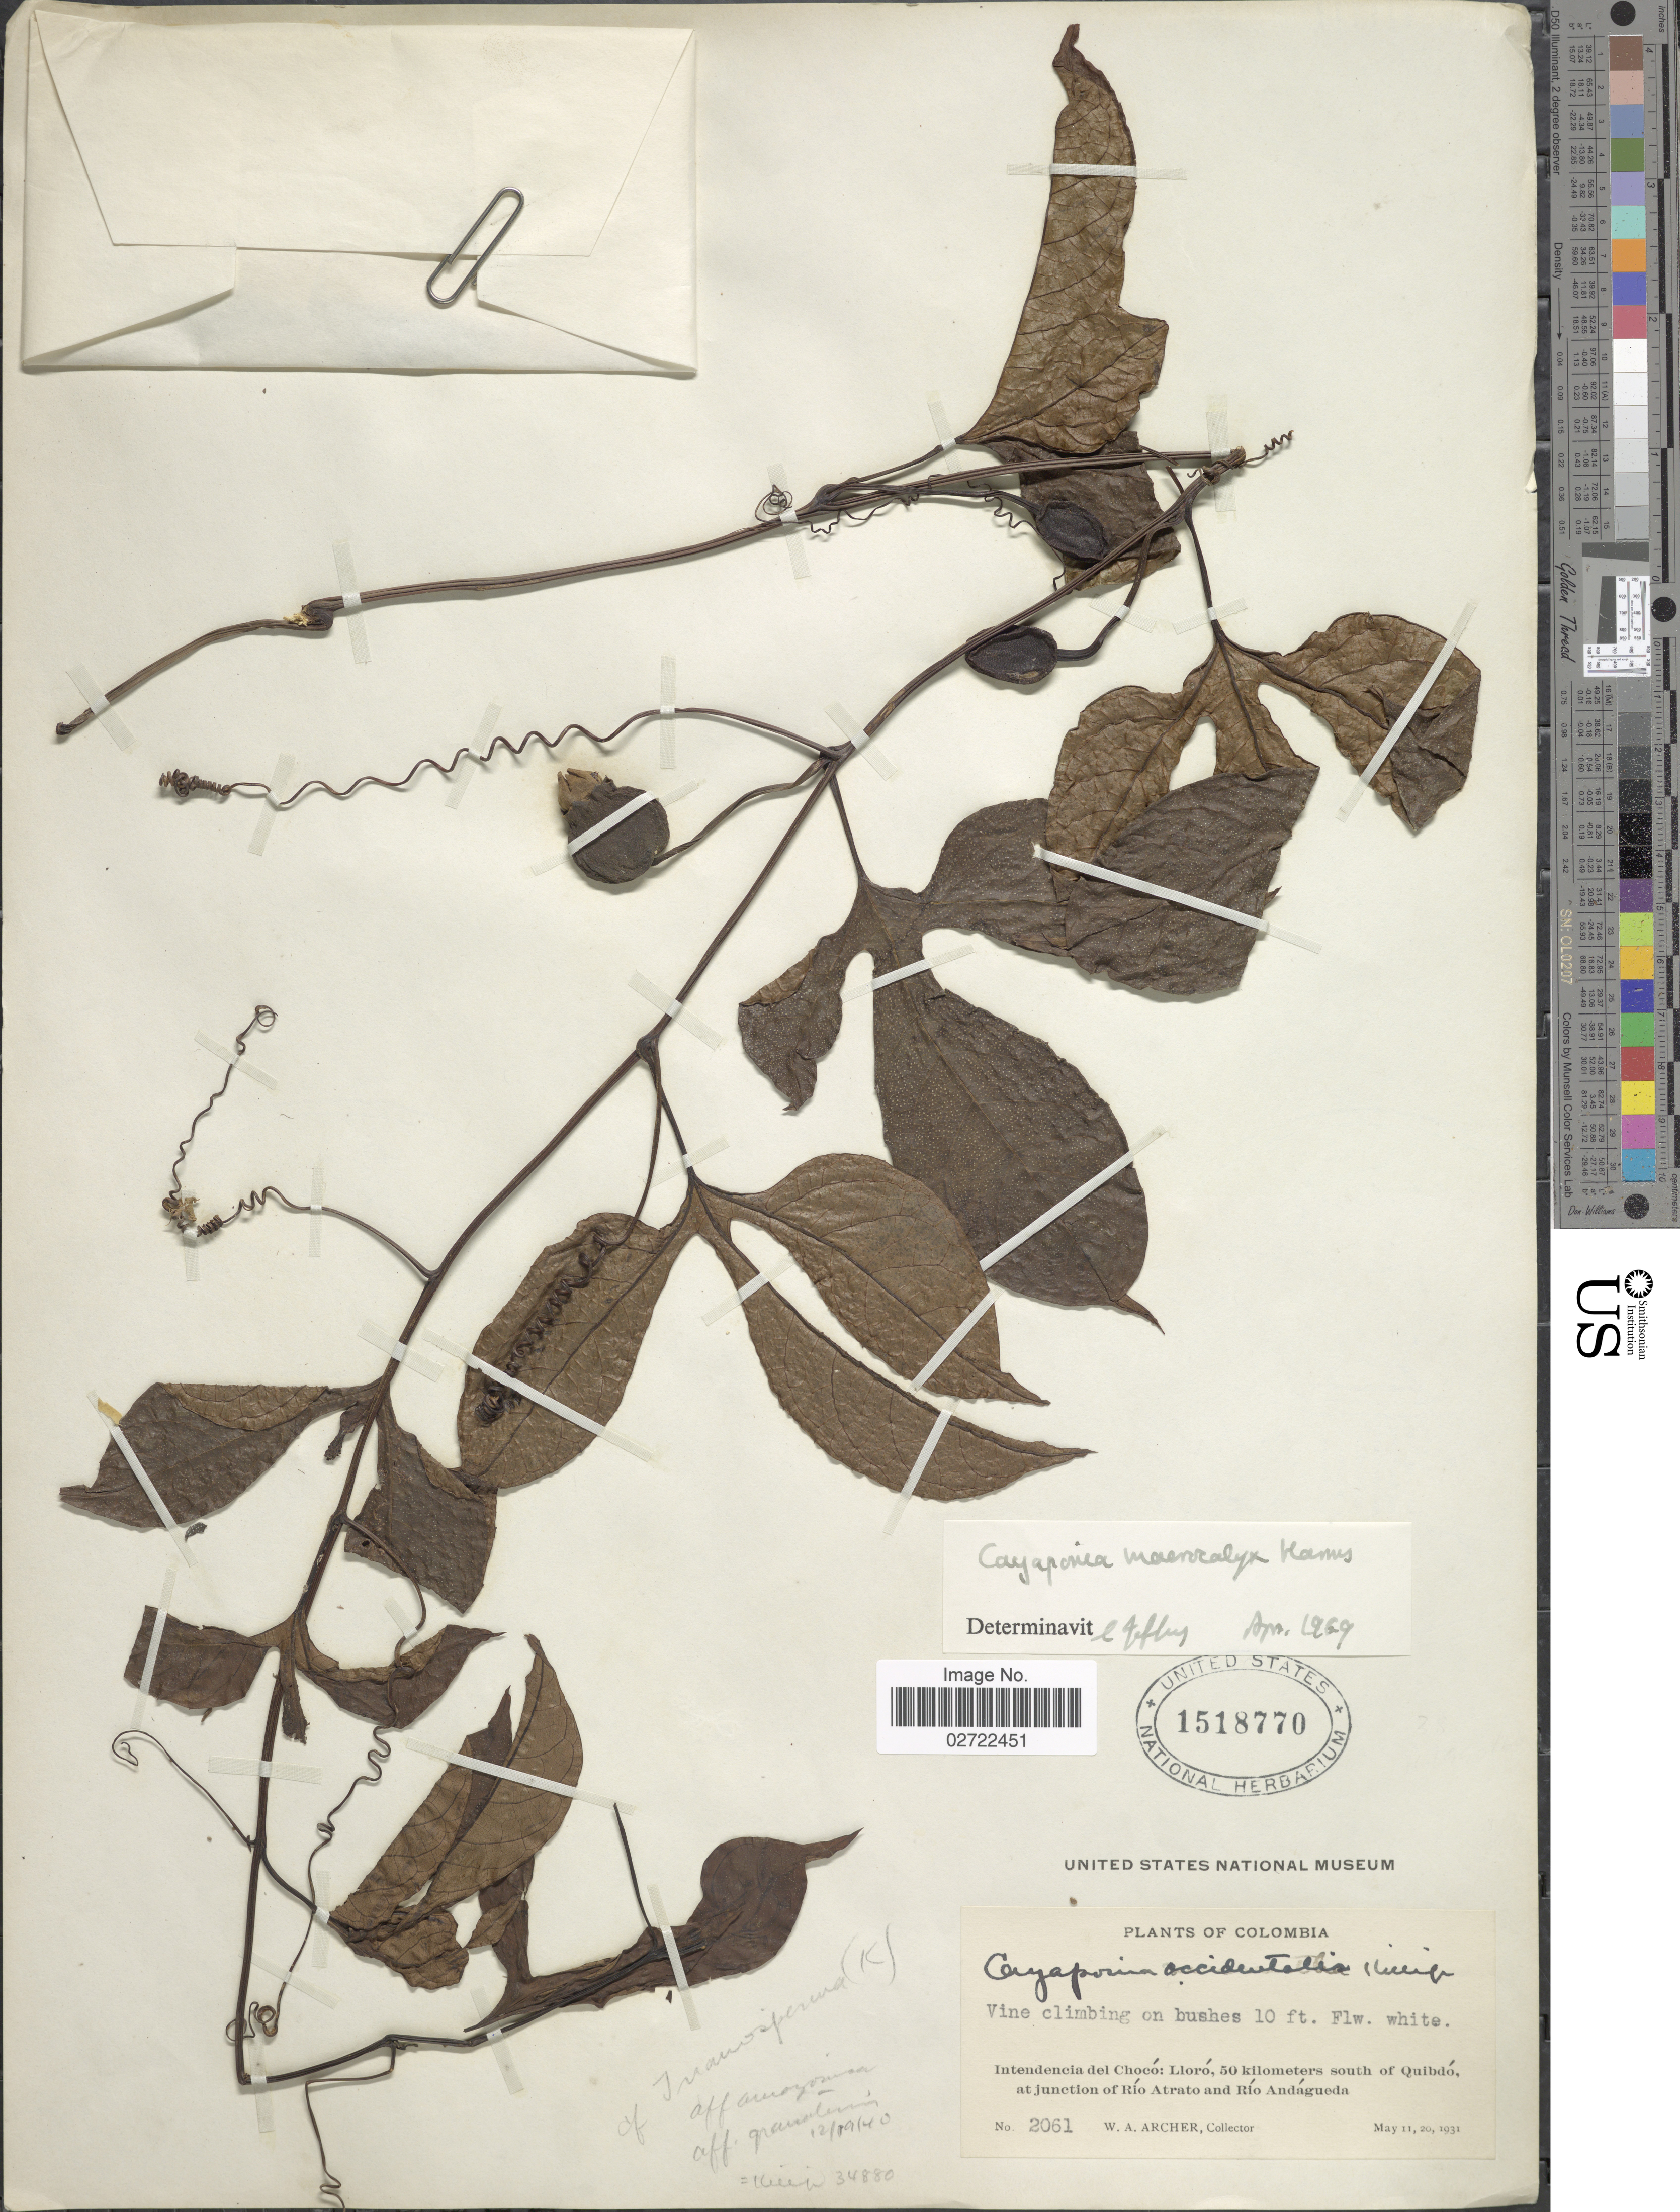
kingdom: Plantae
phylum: Tracheophyta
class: Magnoliopsida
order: Cucurbitales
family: Cucurbitaceae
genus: Cayaponia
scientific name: Cayaponia peruviana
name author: (Poepp. & Endl.) Cogn.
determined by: Nee, Michael H.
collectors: W. A. Archer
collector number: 2061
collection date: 1931-05-11/1931-05-20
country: Colombia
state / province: Chocó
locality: Intendencia del Chocó: Lloró, 510 kilometers south of Quibdó, at junction of Río Atrato and Río Andagueda.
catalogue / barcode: US 1518770